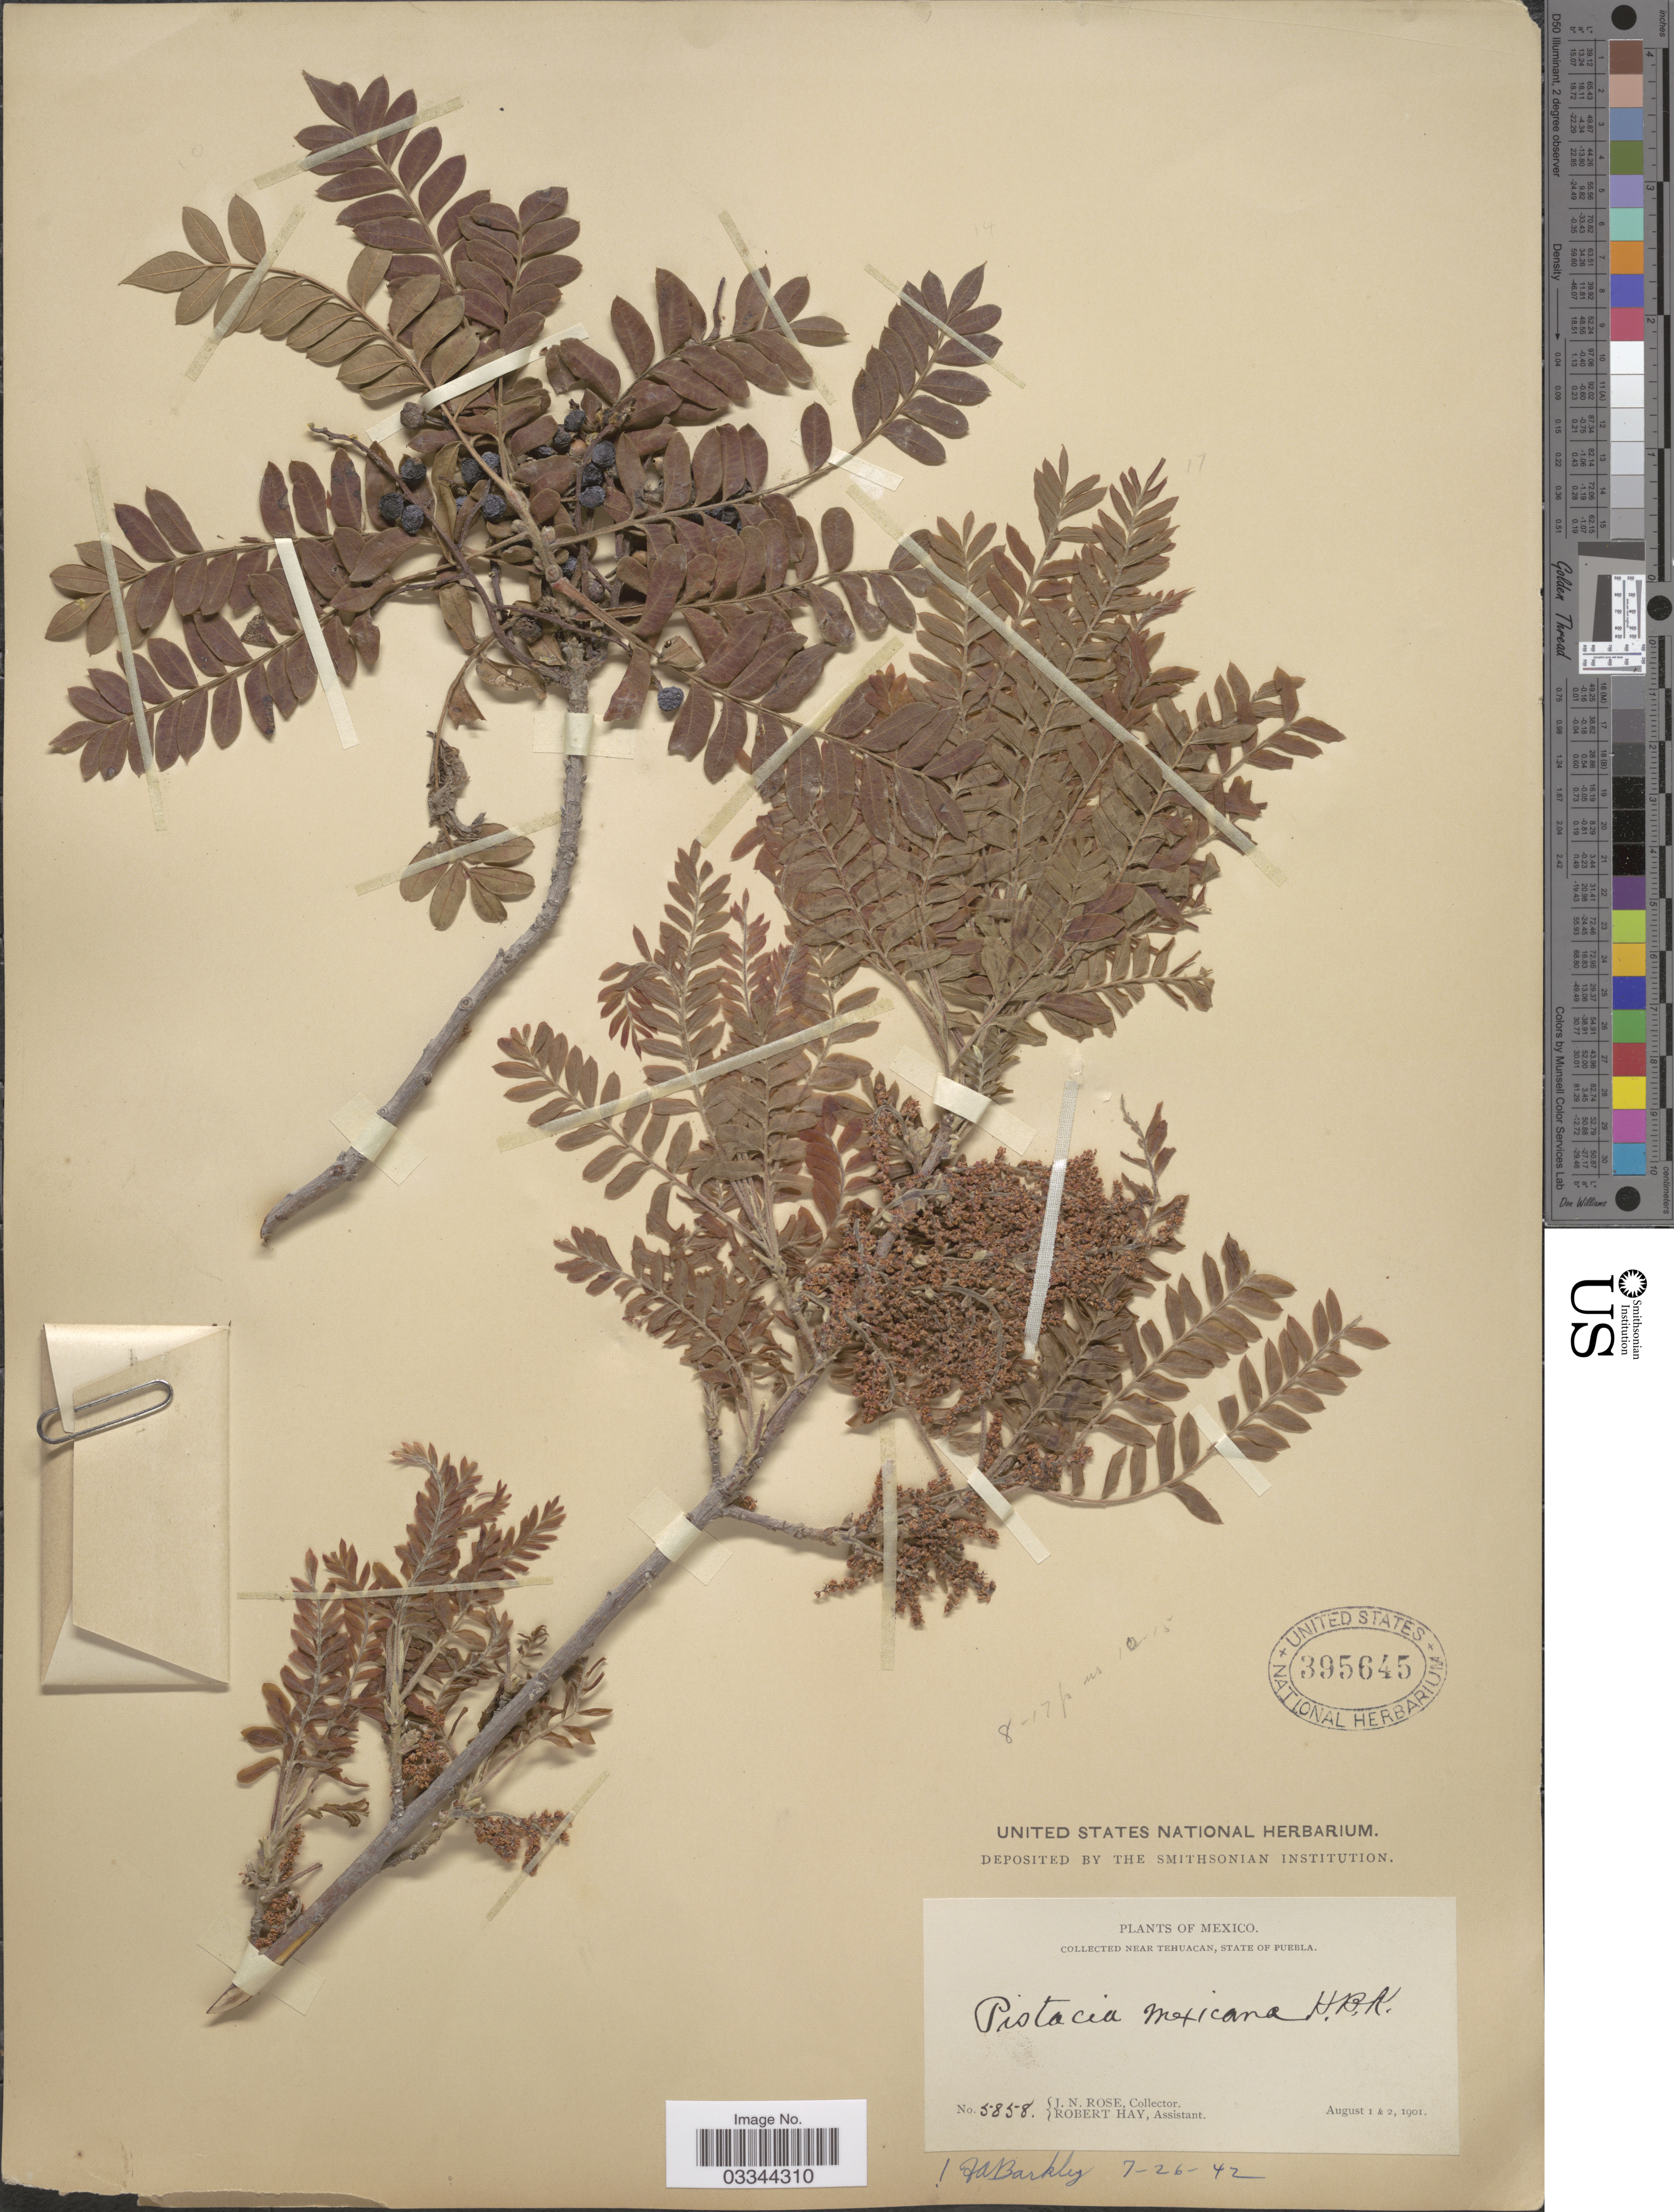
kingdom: Plantae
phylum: Tracheophyta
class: Magnoliopsida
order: Sapindales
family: Anacardiaceae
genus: Pistacia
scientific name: Pistacia mexicana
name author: Kunth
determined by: Mitchell, J. D.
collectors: J. N. Rose & R. H. Hay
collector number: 5858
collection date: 1901-08-01/1901-08-02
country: Mexico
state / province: Puebla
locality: Near Tehuacan.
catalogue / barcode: US 395645